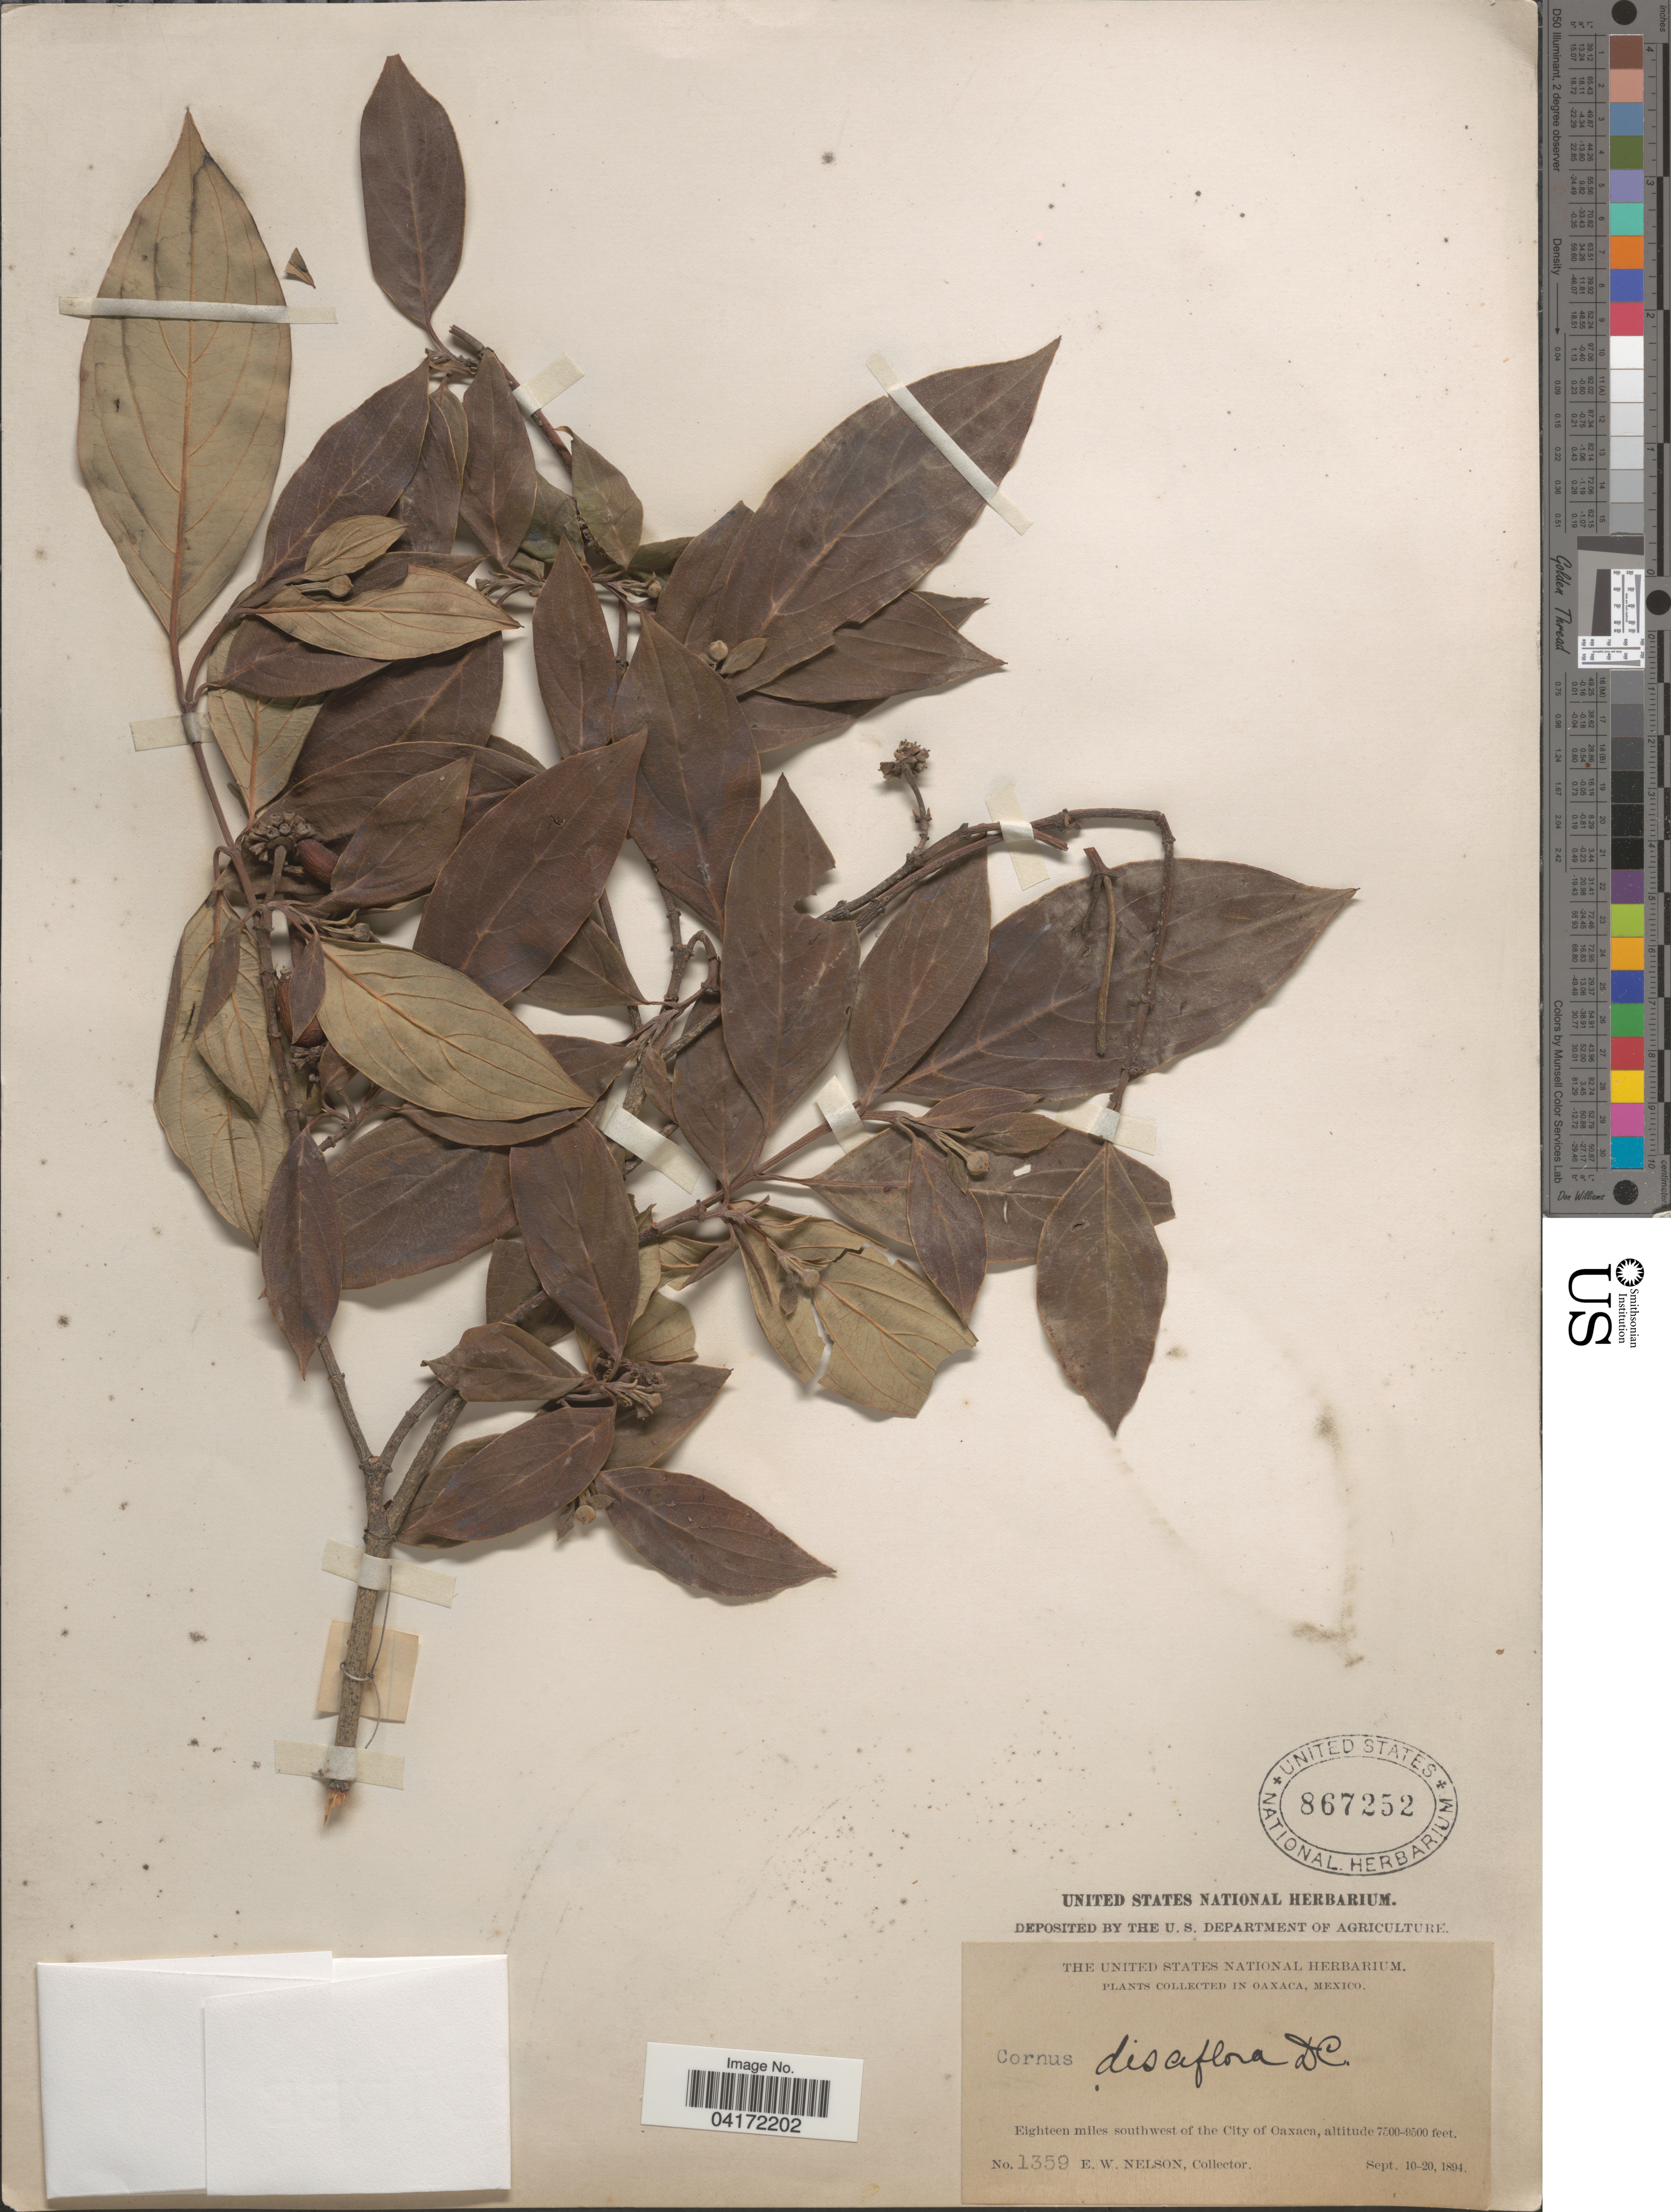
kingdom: Plantae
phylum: Tracheophyta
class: Magnoliopsida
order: Cornales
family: Cornaceae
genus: Cornus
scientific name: Cornus disciflora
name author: Moc. & Sessé ex DC.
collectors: E. W. Nelson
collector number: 1359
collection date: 1894-09-10/1894-09-20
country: Mexico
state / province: Oaxaca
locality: Eighteen miles southwest of the City of Oaxaca.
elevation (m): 2286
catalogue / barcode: US 867252